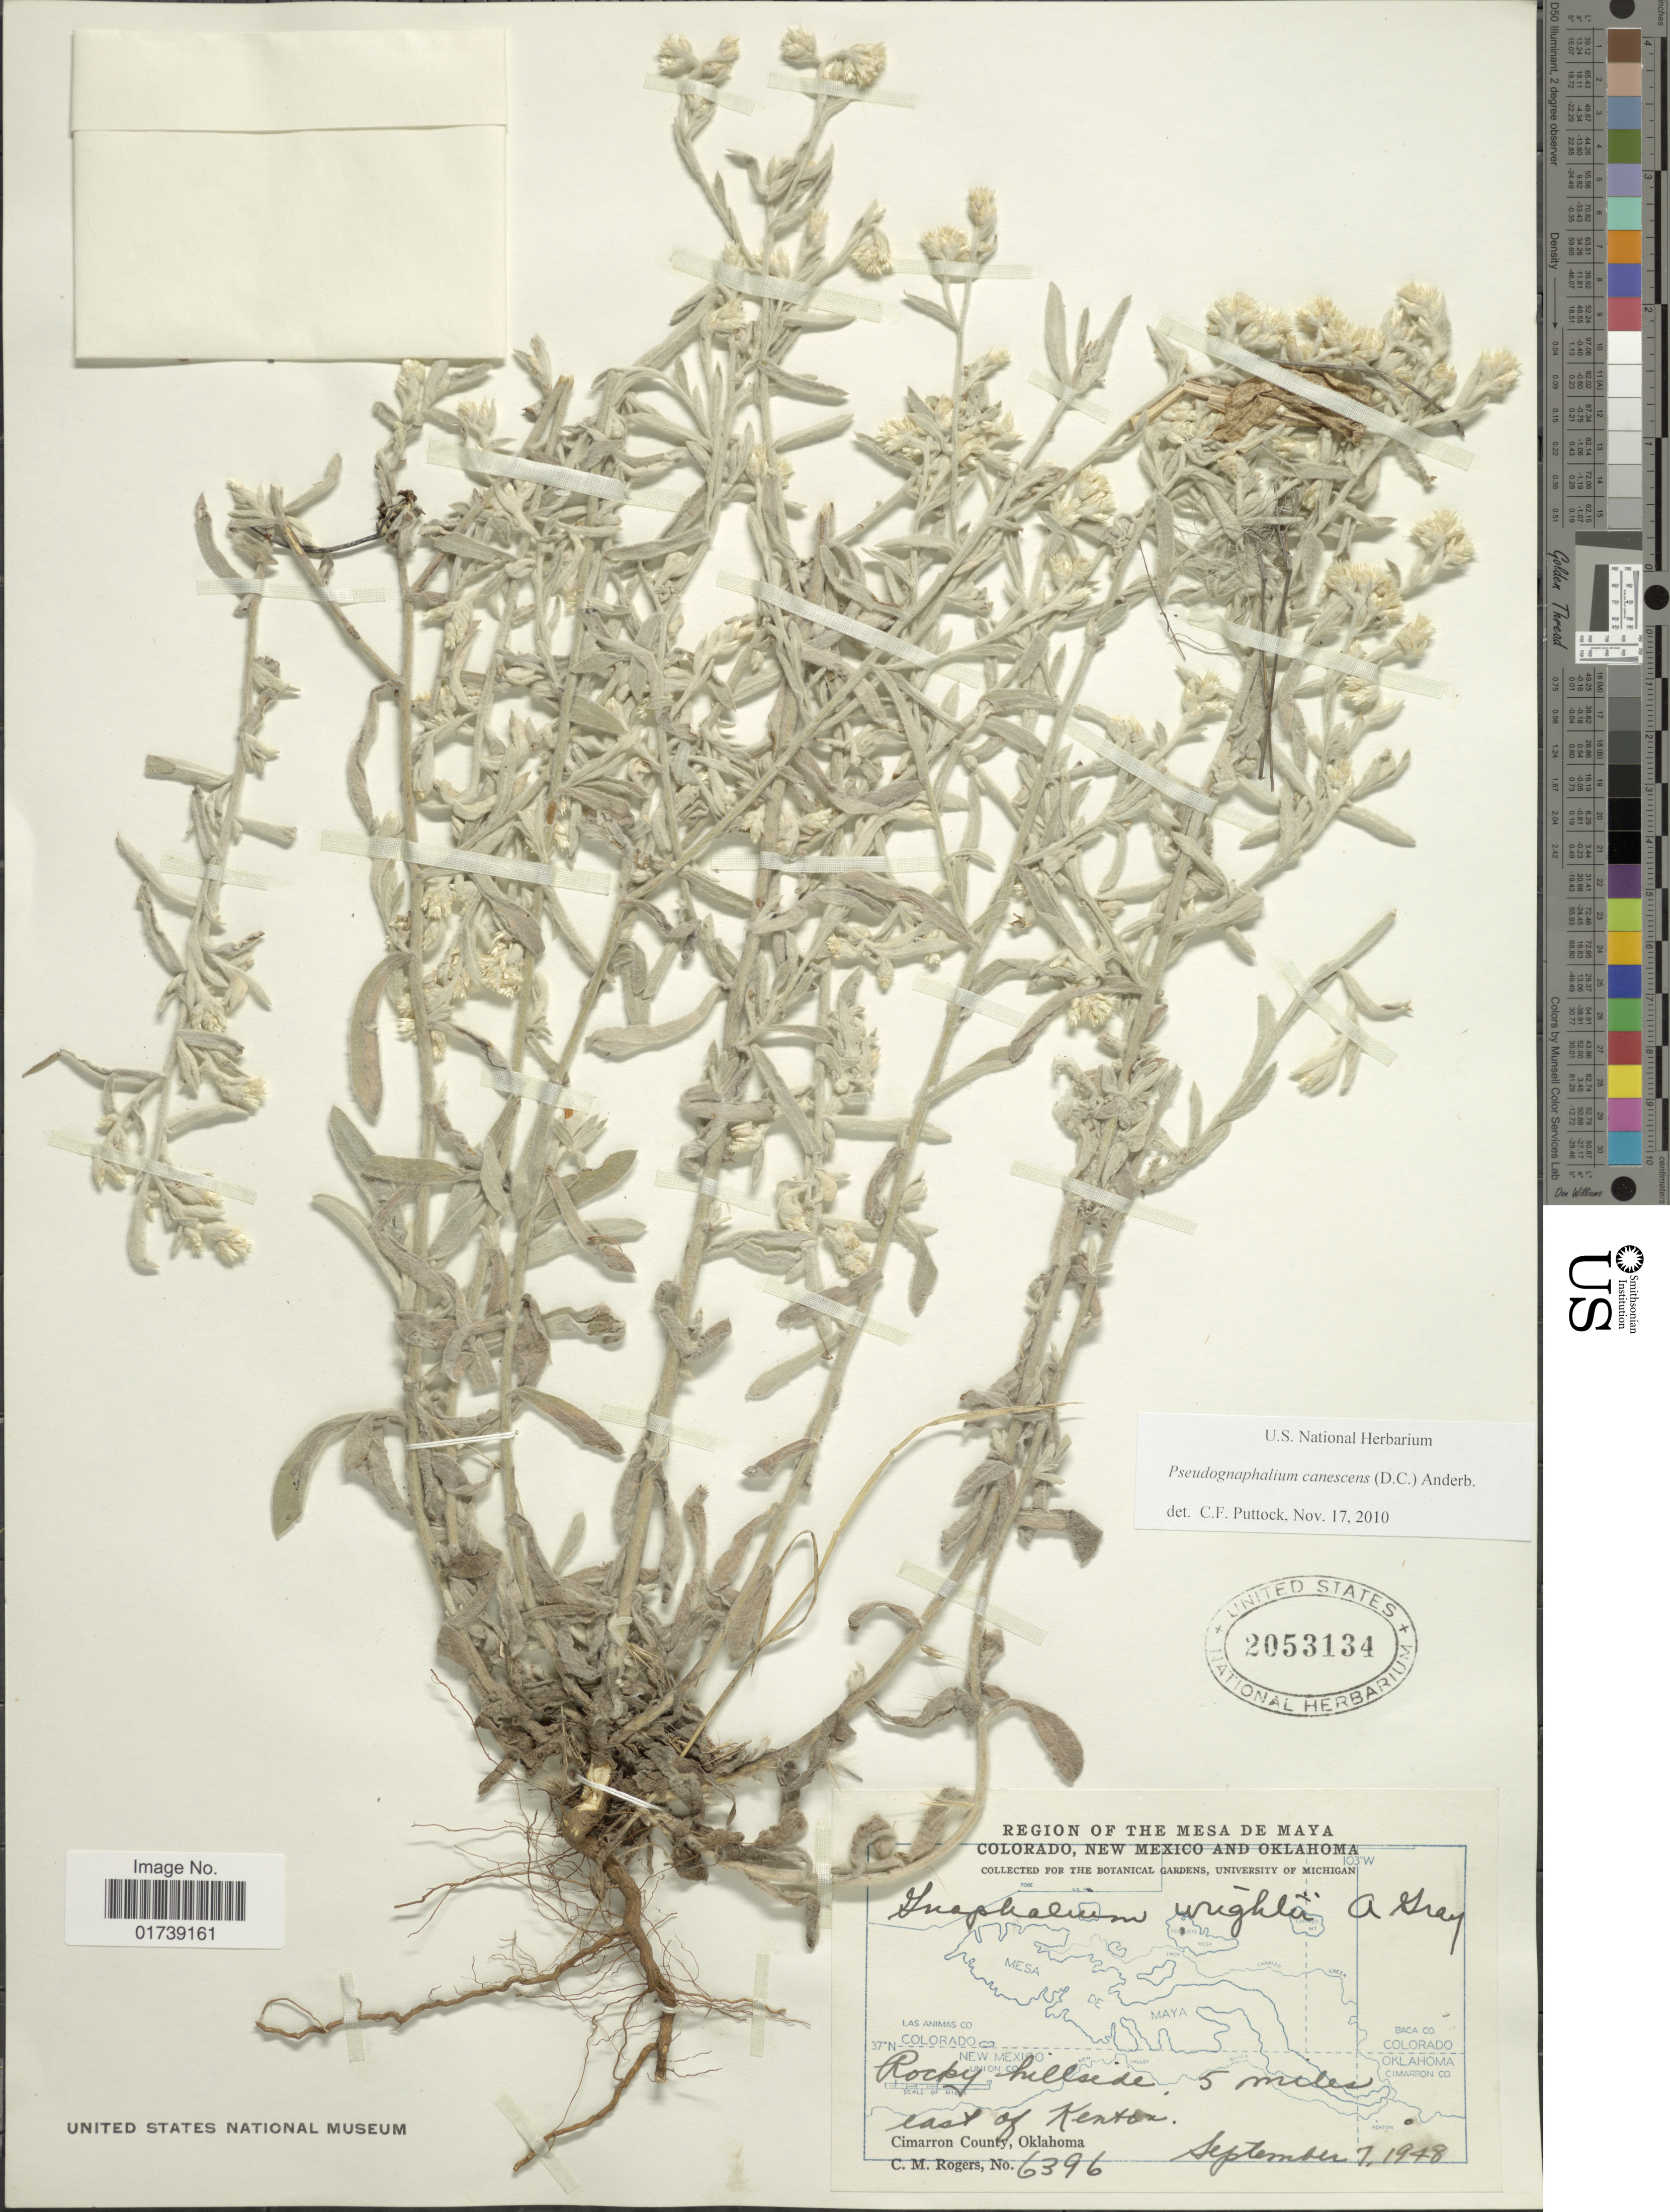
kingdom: Plantae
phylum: Tracheophyta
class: Magnoliopsida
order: Asterales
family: Asteraceae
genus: Pseudognaphalium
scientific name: Pseudognaphalium canescens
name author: (DC.) Anderb.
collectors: C. M. Rogers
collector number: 6396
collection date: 1948-09-07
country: United States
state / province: Oklahoma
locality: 5 miles east of Kenton, Cimarron County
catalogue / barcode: US 2053134